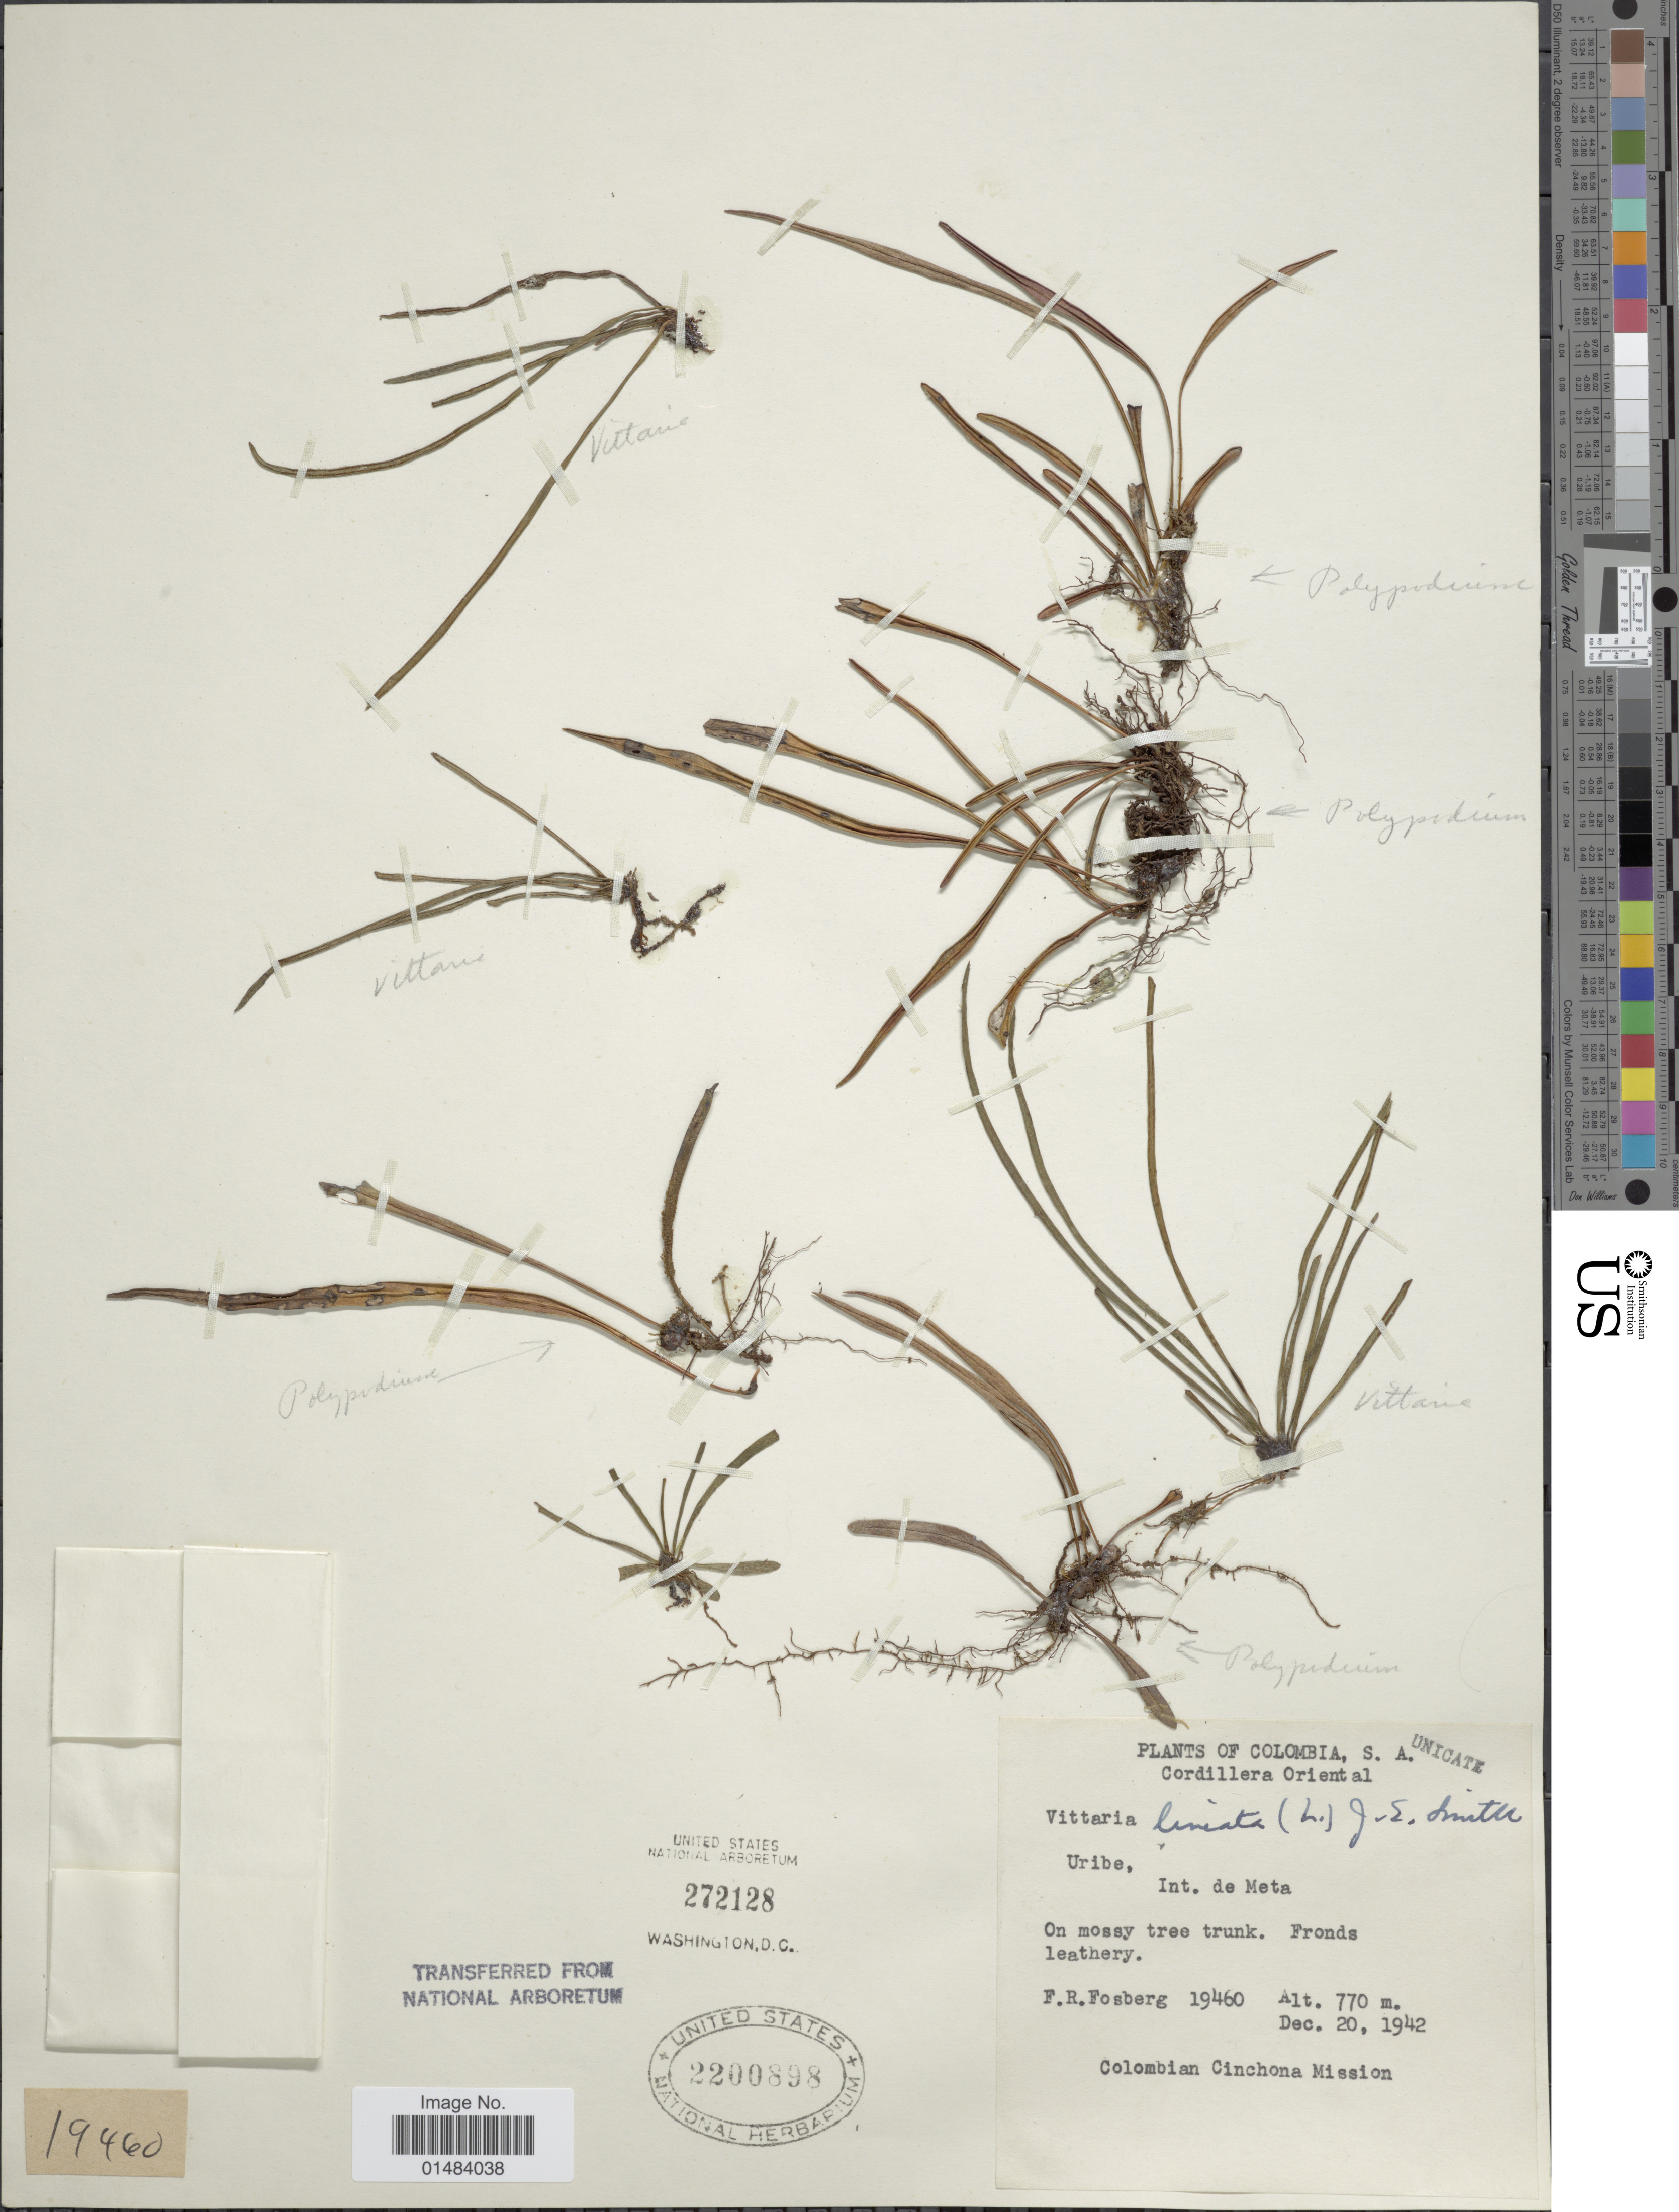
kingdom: Plantae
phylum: Tracheophyta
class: Polypodiopsida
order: Polypodiales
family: Pteridaceae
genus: Vittaria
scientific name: Vittaria lineata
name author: (L.) Sm.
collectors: F. R. Fosberg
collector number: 19460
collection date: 1942-12-20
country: Colombia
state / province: Meta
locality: Colombia,S. A., Cordillera Oriental, Uribe, Int. de Meta.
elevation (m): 770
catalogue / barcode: US 2200898